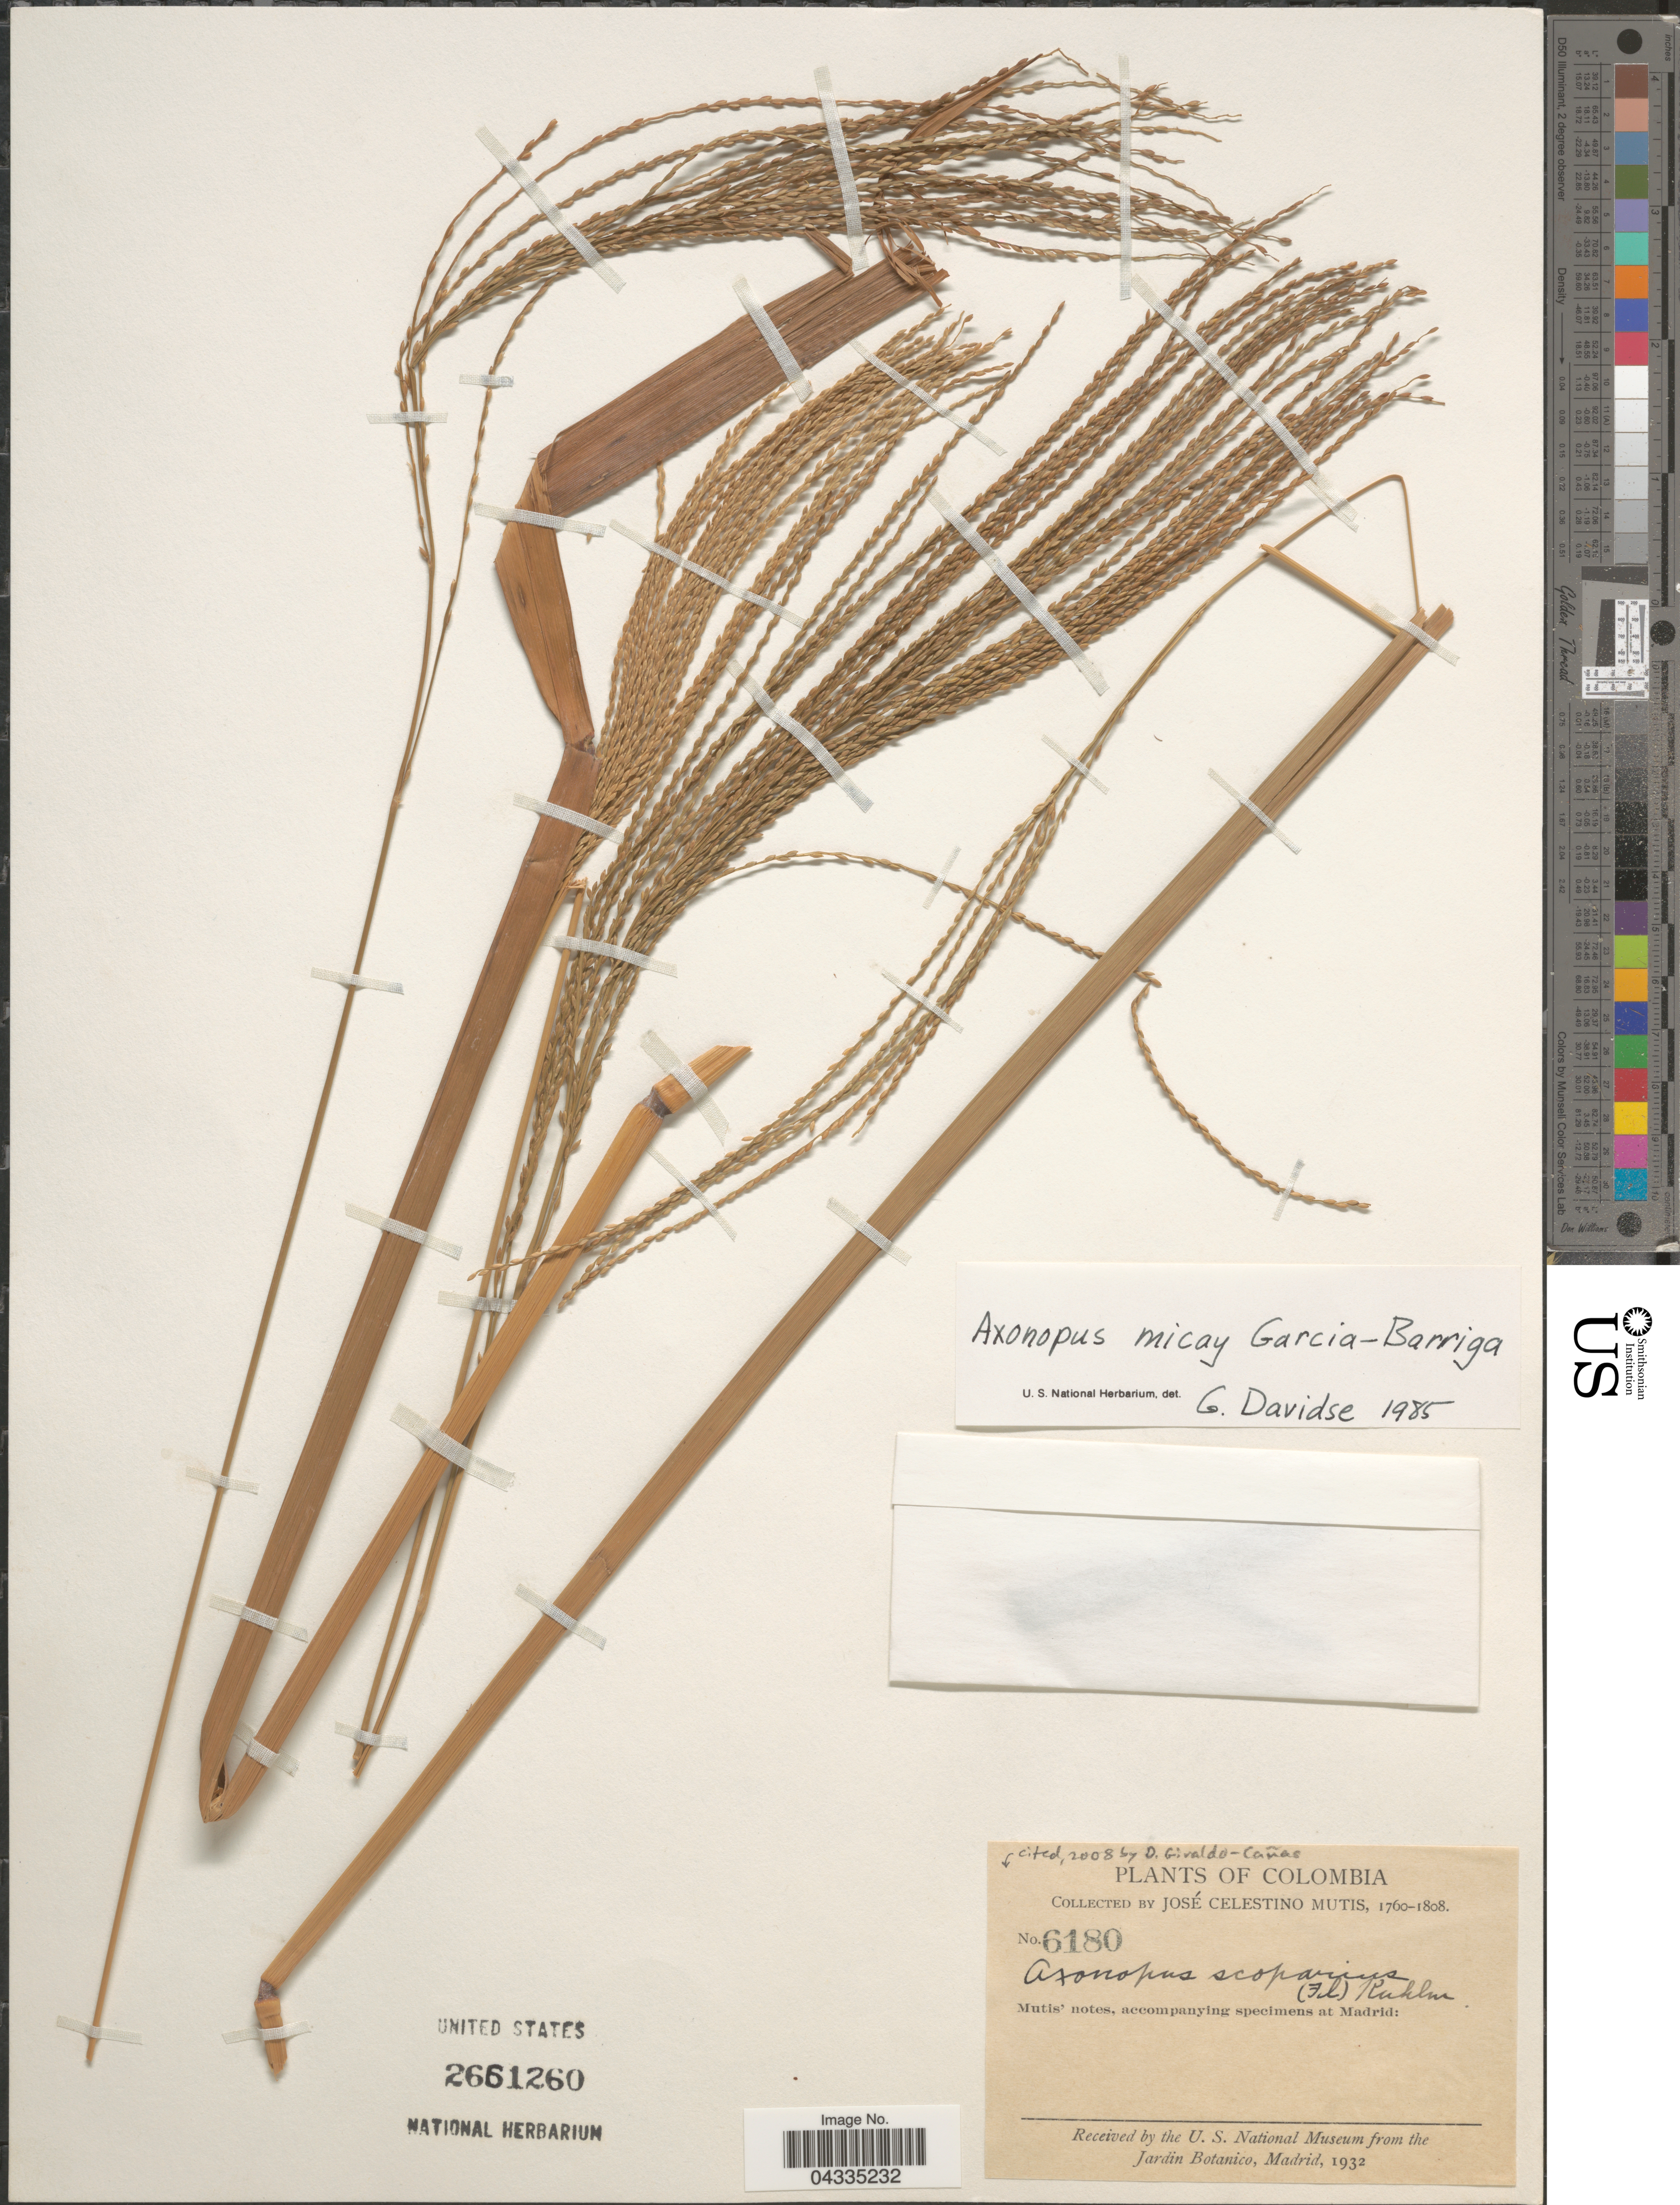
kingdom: Plantae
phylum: Tracheophyta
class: Liliopsida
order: Poales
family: Poaceae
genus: Axonopus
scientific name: Axonopus scoparius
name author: (Flüggé) Kuhlm.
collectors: J. C. B. Mutis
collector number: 6180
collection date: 1760/1808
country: Colombia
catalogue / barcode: US 2661260